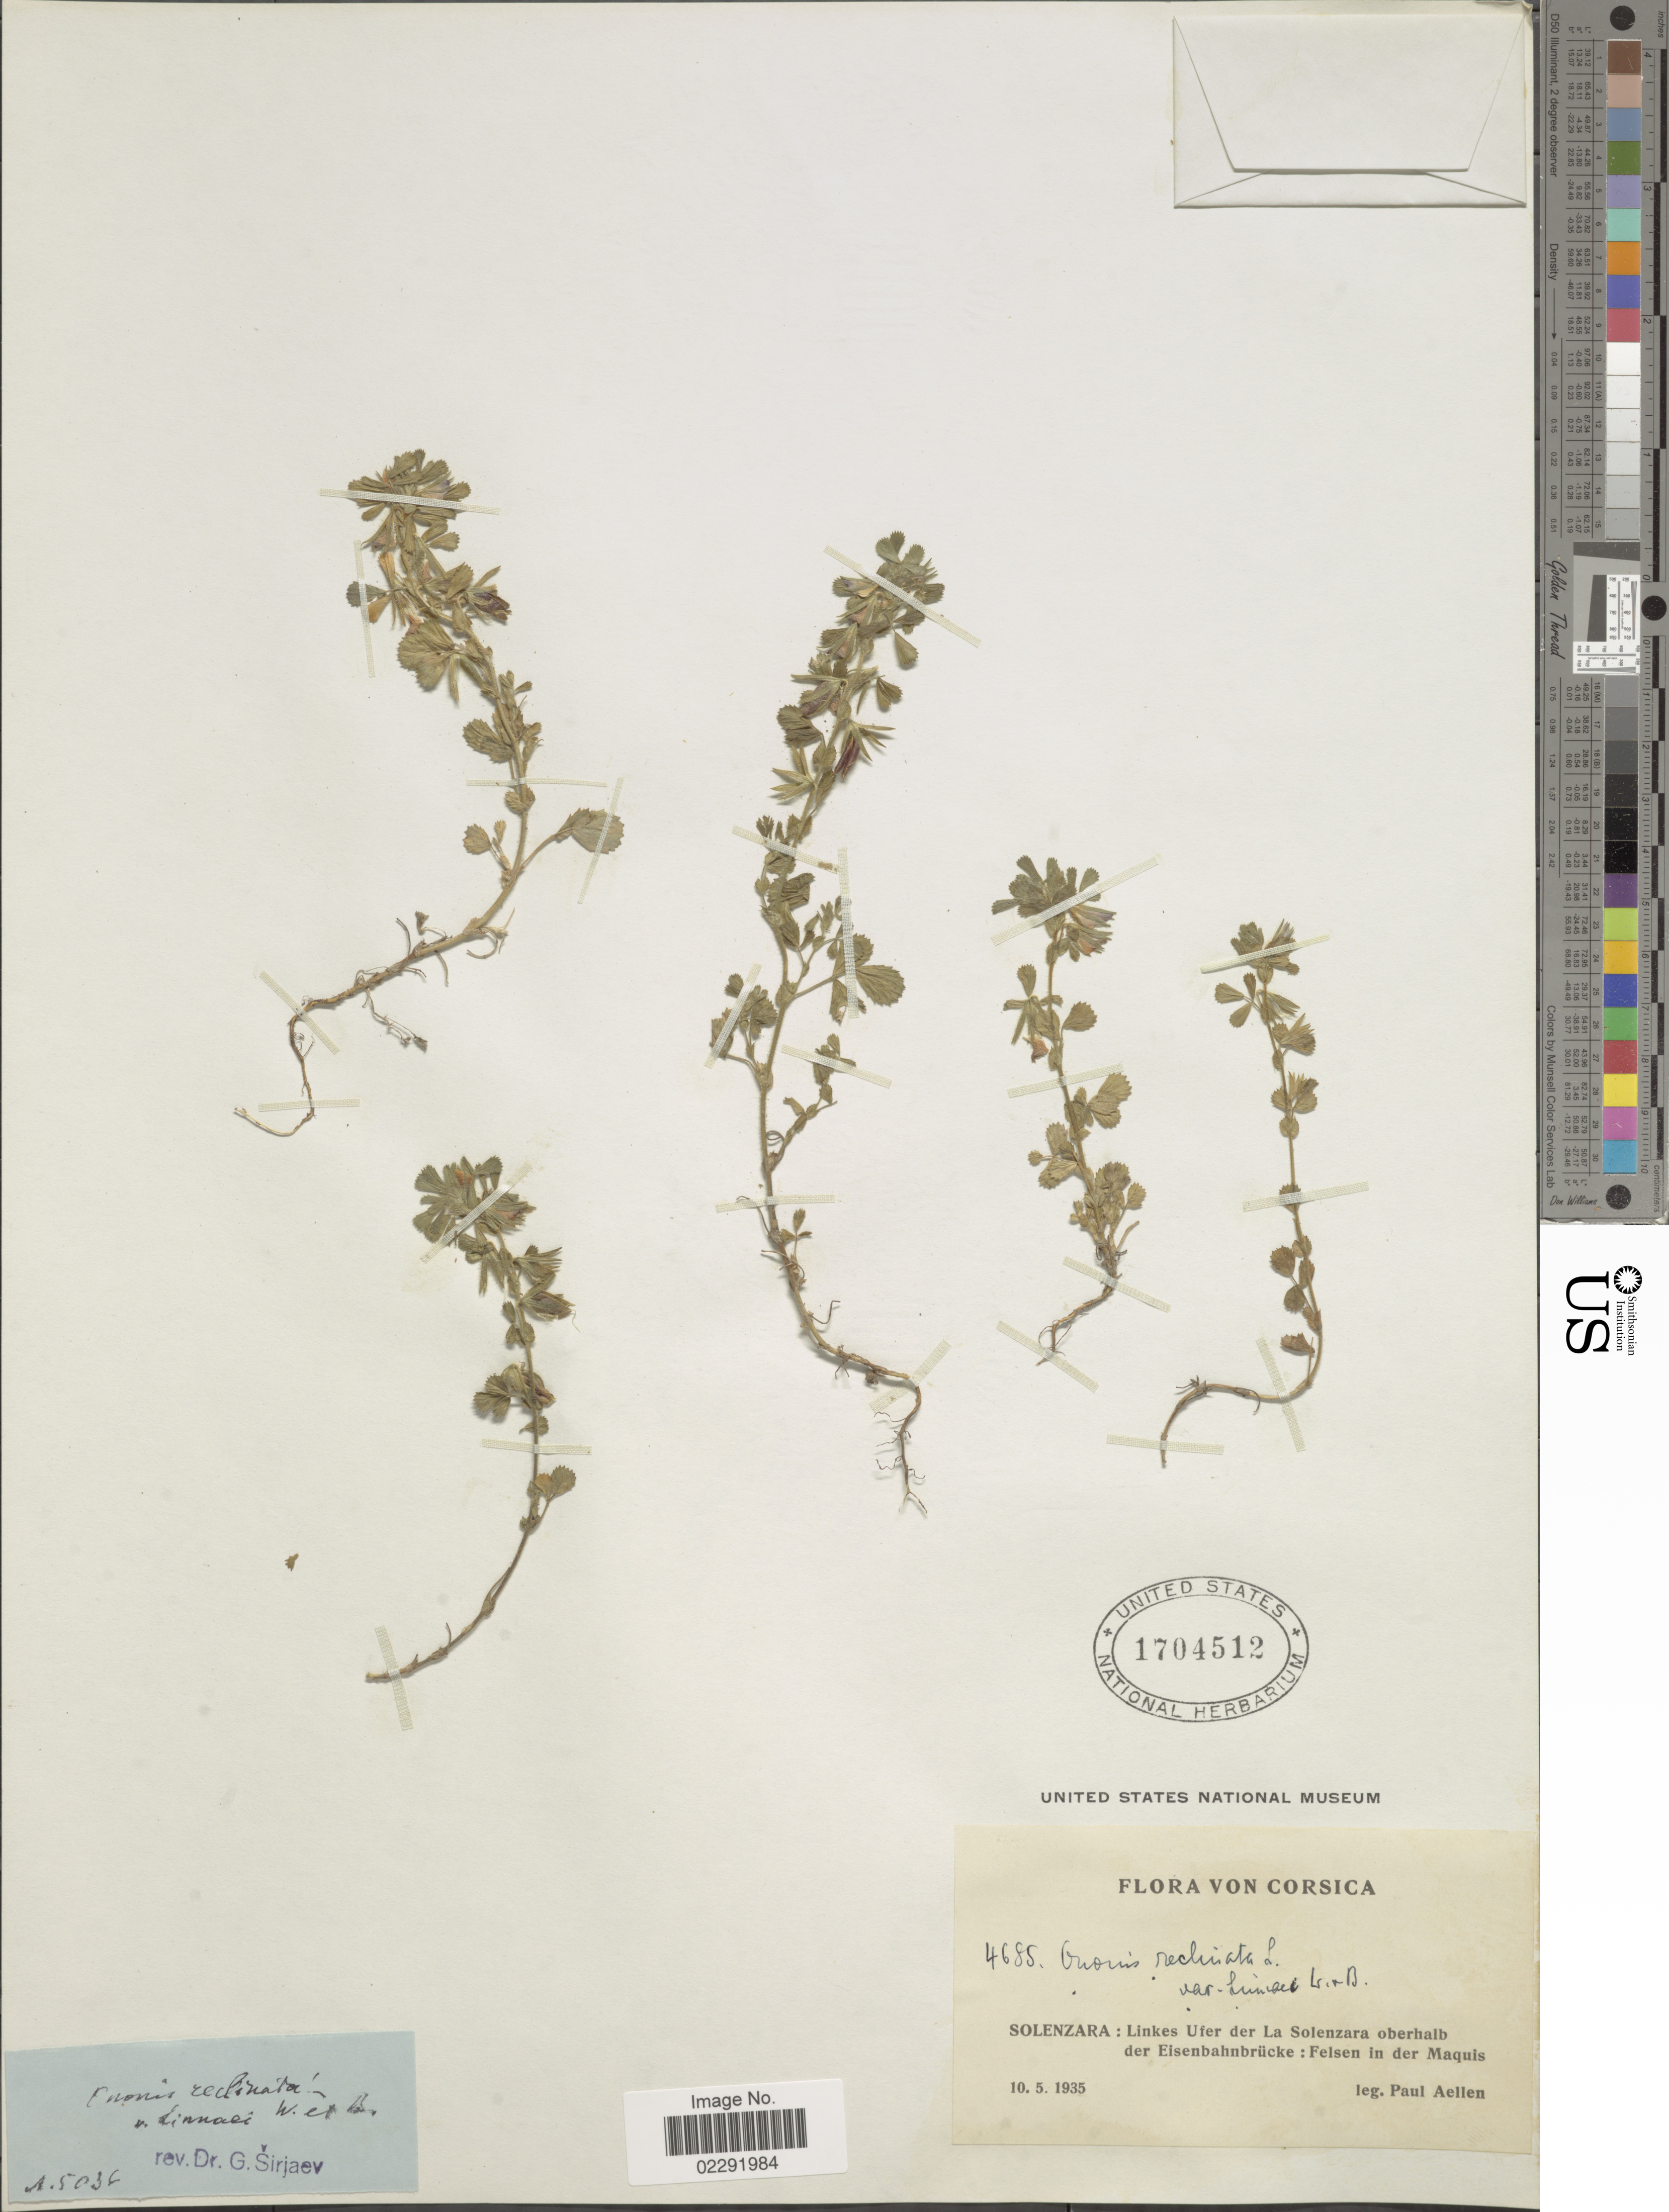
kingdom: Plantae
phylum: Tracheophyta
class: Magnoliopsida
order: Fabales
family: Fabaceae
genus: Ononis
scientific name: Ononis reclinata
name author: L.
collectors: P. Aellen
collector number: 4685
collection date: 1935-05-10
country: France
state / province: Corsica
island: Corse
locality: Solenzara: Linkes Ufer der La Solenzara obernhalb der Eisenbahnbrucke: Felsen in der Maquis.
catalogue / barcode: US 1704512